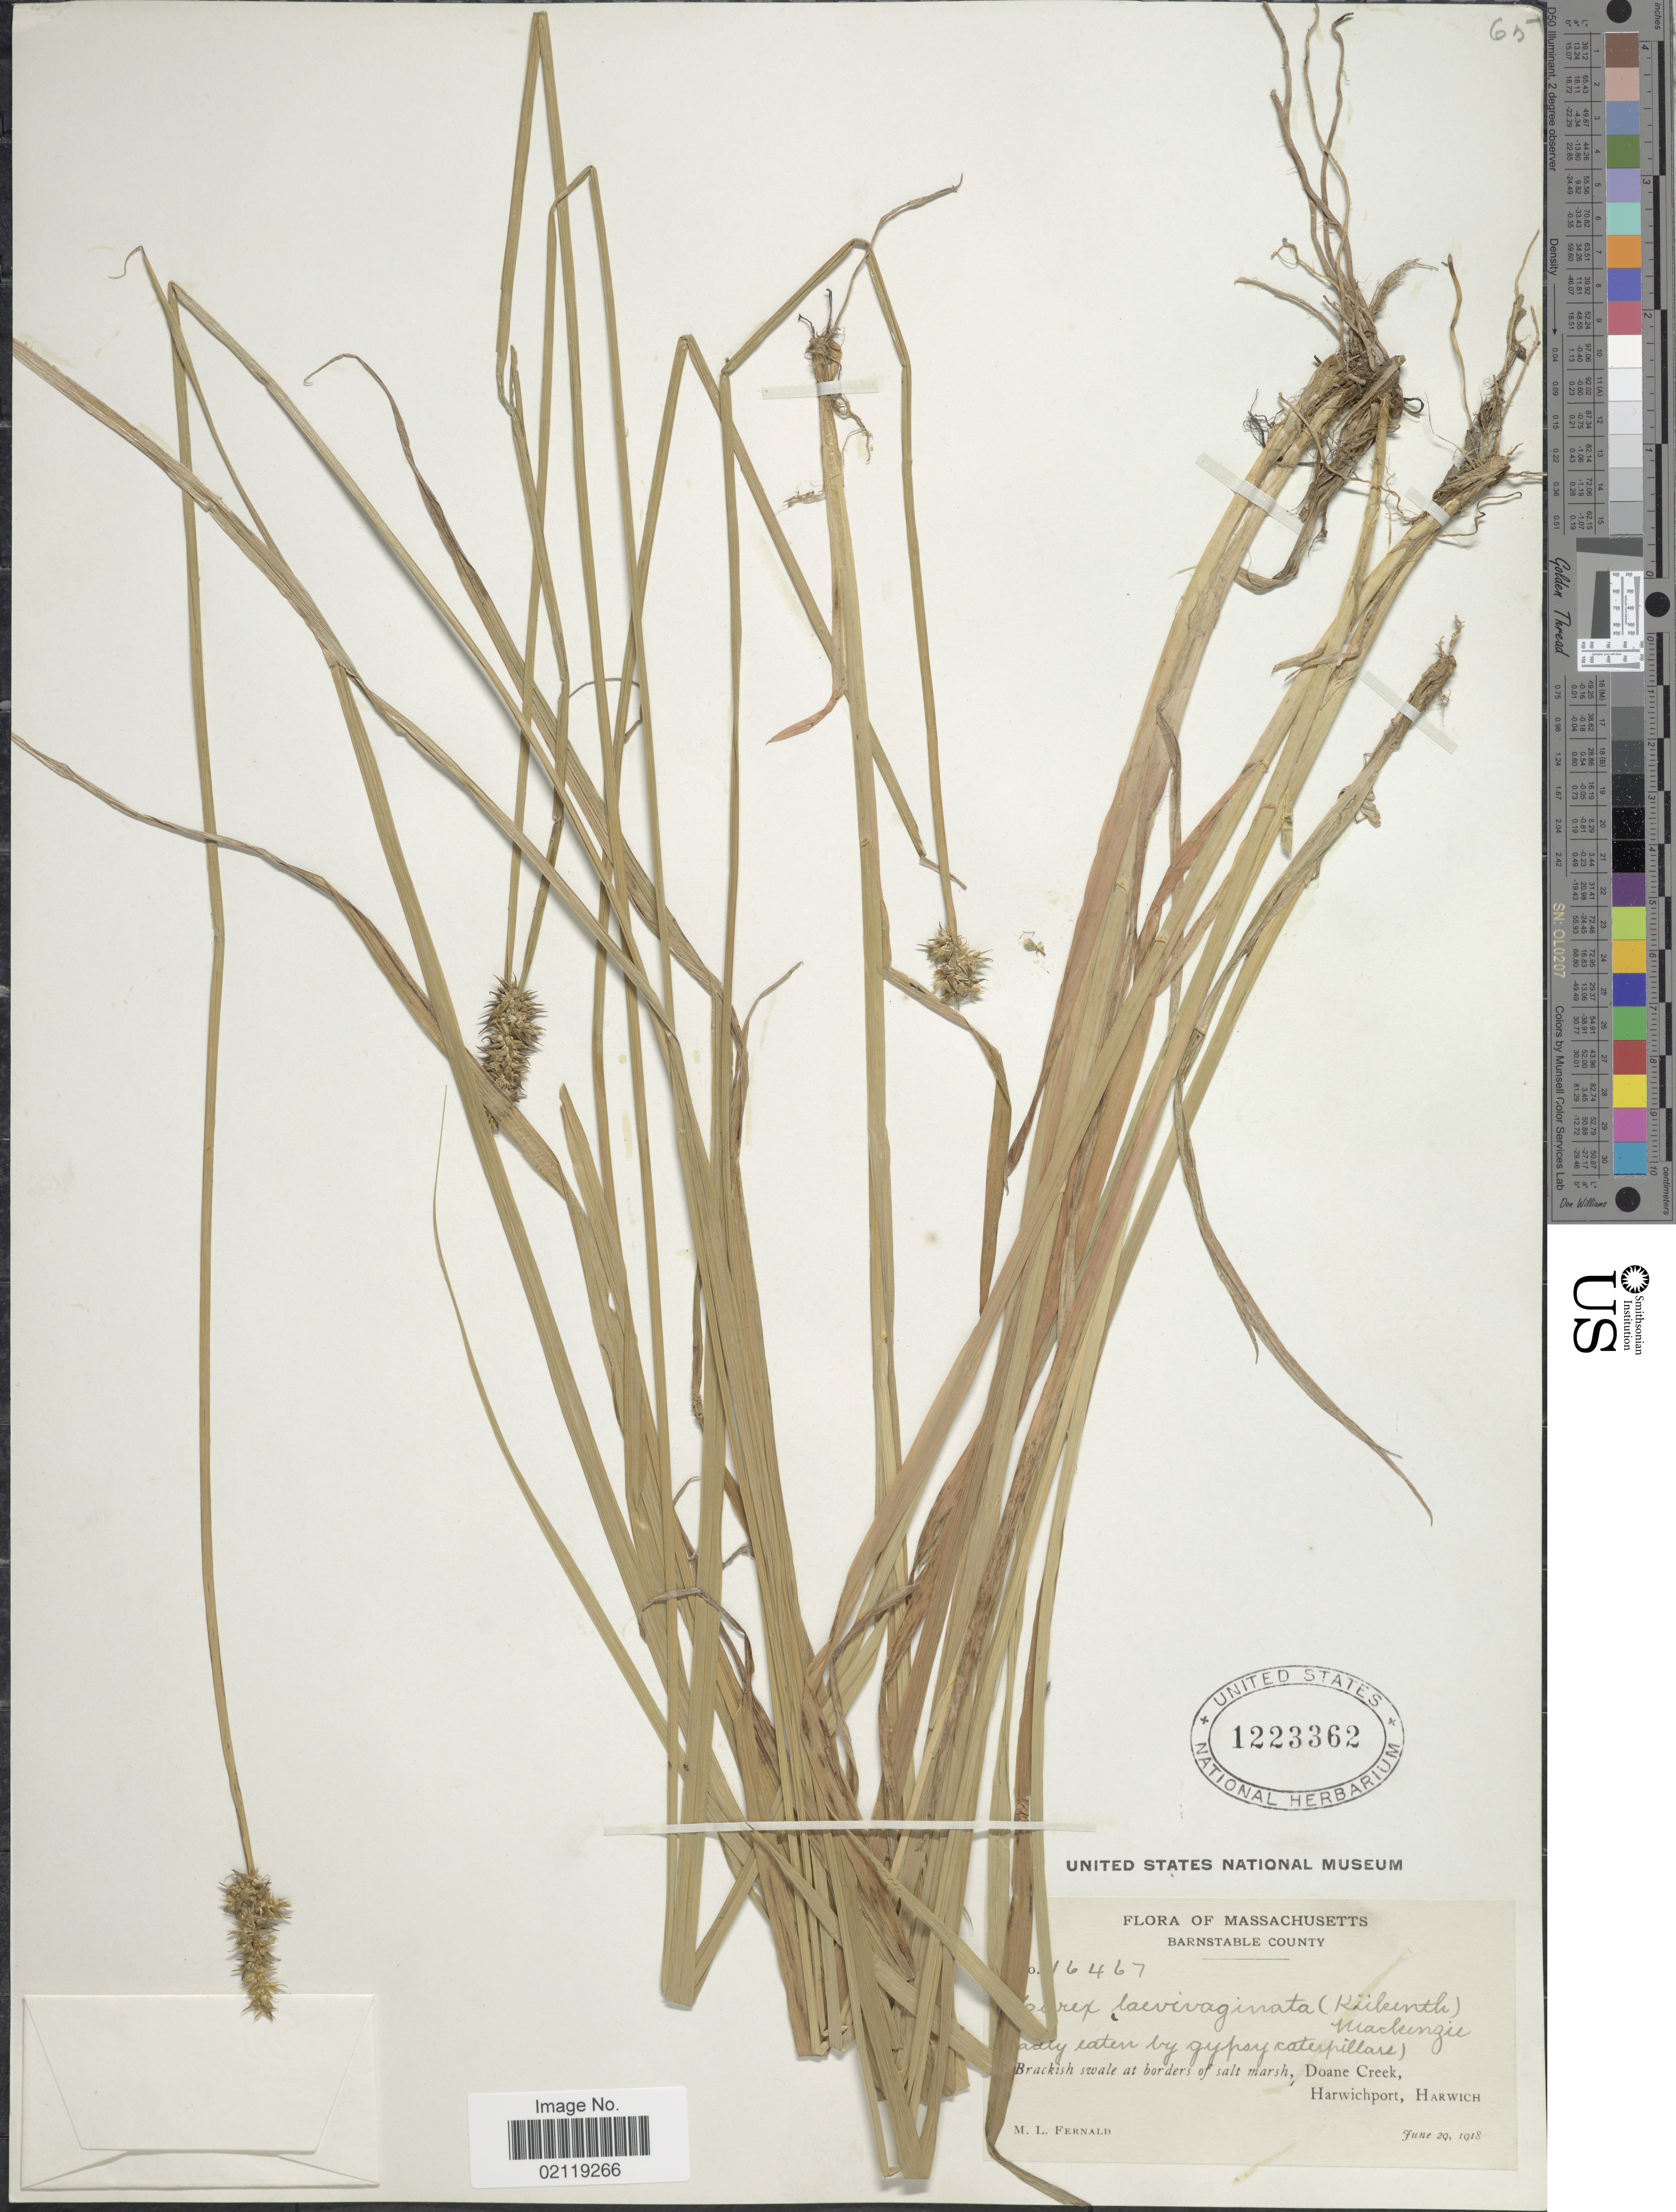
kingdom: Plantae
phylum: Tracheophyta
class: Liliopsida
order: Poales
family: Cyperaceae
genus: Carex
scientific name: Carex laevivaginata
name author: (Kük.) Mack.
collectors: M. L. Fernald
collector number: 16467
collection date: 1918-06-20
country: United States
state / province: Massachusetts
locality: Barnstable County. Brackish swale at borders of salt marsh, Doane Creek, Harwichport, Harwich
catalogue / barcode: US 1223362